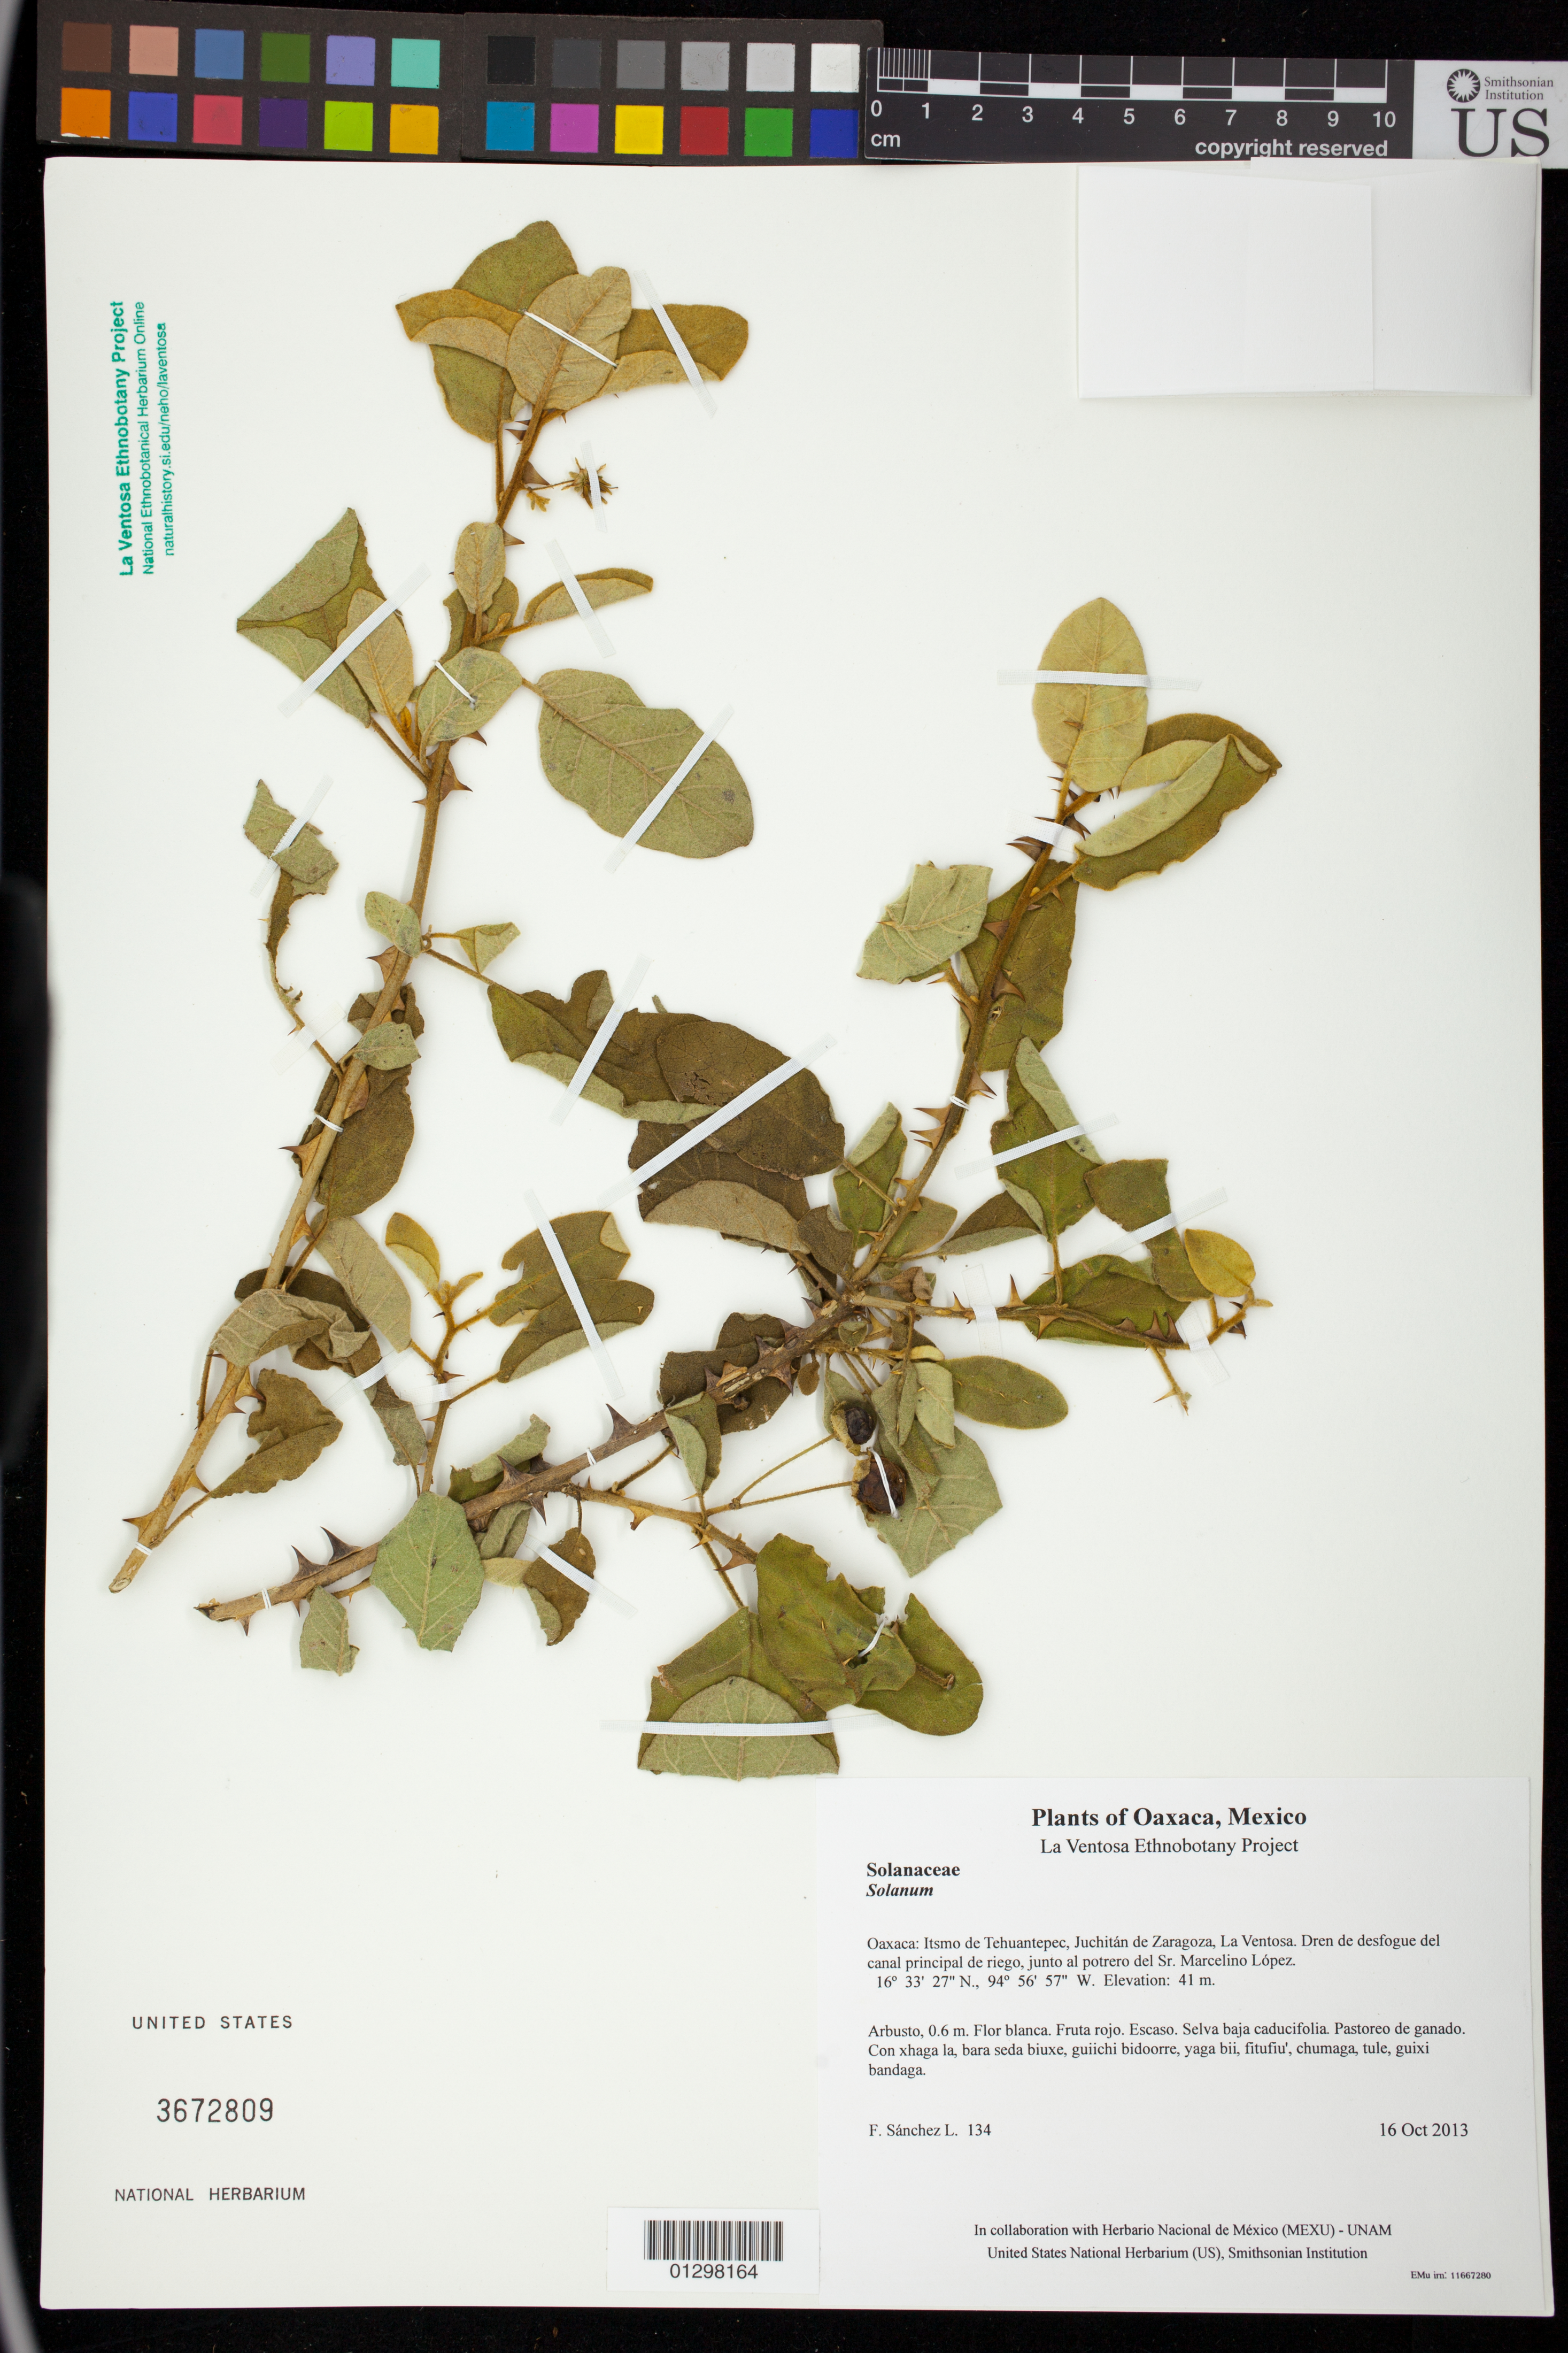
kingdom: Plantae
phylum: Tracheophyta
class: Magnoliopsida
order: Solanales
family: Solanaceae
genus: Solanum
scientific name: Solanum dasyanthum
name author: Brandegee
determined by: Velasco G., Kenia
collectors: F. Sánchez L.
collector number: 134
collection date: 2013-10-16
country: Mexico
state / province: Oaxaca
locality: Itsmo de Tehuantepec, Juchitán de Zaragoza, La Ventosa. Dren de desfogue del canal principal de riego, junto al potrero del Sr. Marcelino López.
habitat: Selva baja caducifolia. Pastoreo de ganado.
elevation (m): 41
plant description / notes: MEXU, US; Guixi bandaga. 0.6 m. Guie' naquichi'. Cuaananaxhi naxiña'. Huaxie'.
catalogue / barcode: US 3672809